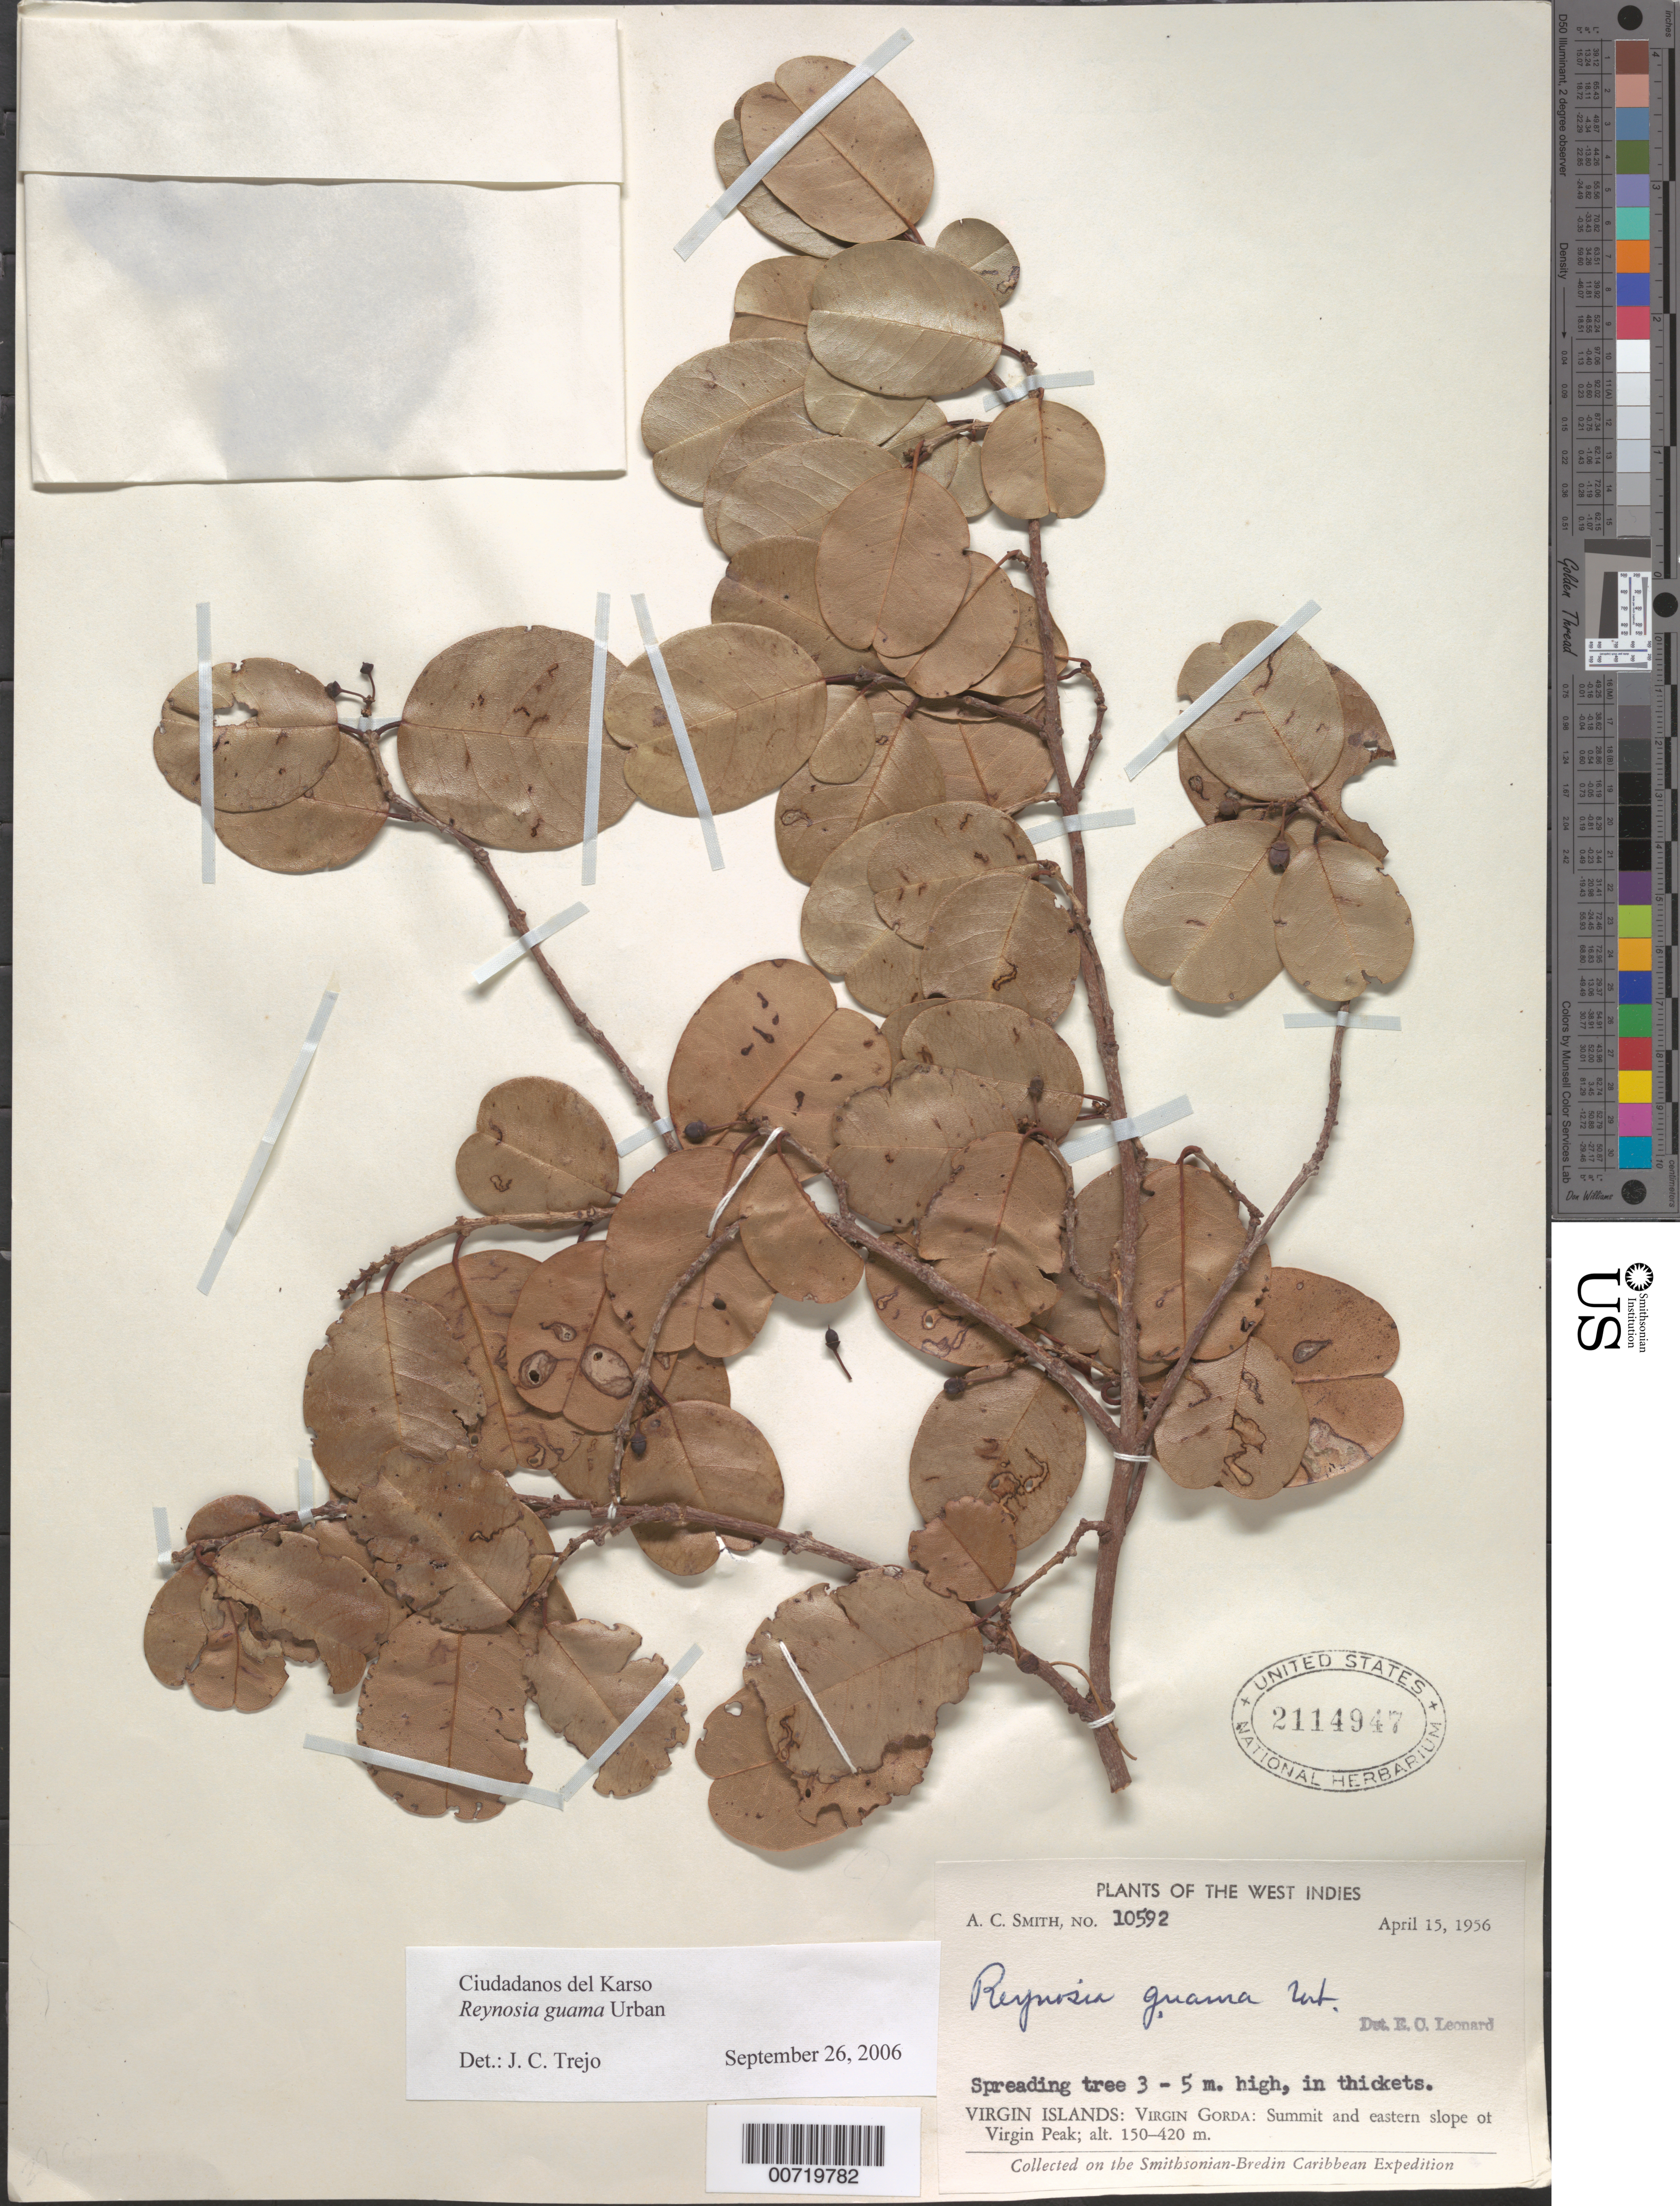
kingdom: Plantae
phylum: Tracheophyta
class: Magnoliopsida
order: Rosales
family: Rhamnaceae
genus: Reynosia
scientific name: Reynosia guama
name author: Urb.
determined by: Trejo-Torres, J. C.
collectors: A. C. Smith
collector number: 10592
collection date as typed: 15 Apr 1956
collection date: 1956-04-15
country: British Virgin Islands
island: Virgin Gorda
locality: Summit and Eastern slope of Virgin Peak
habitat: Thickets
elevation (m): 150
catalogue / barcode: US 2114947